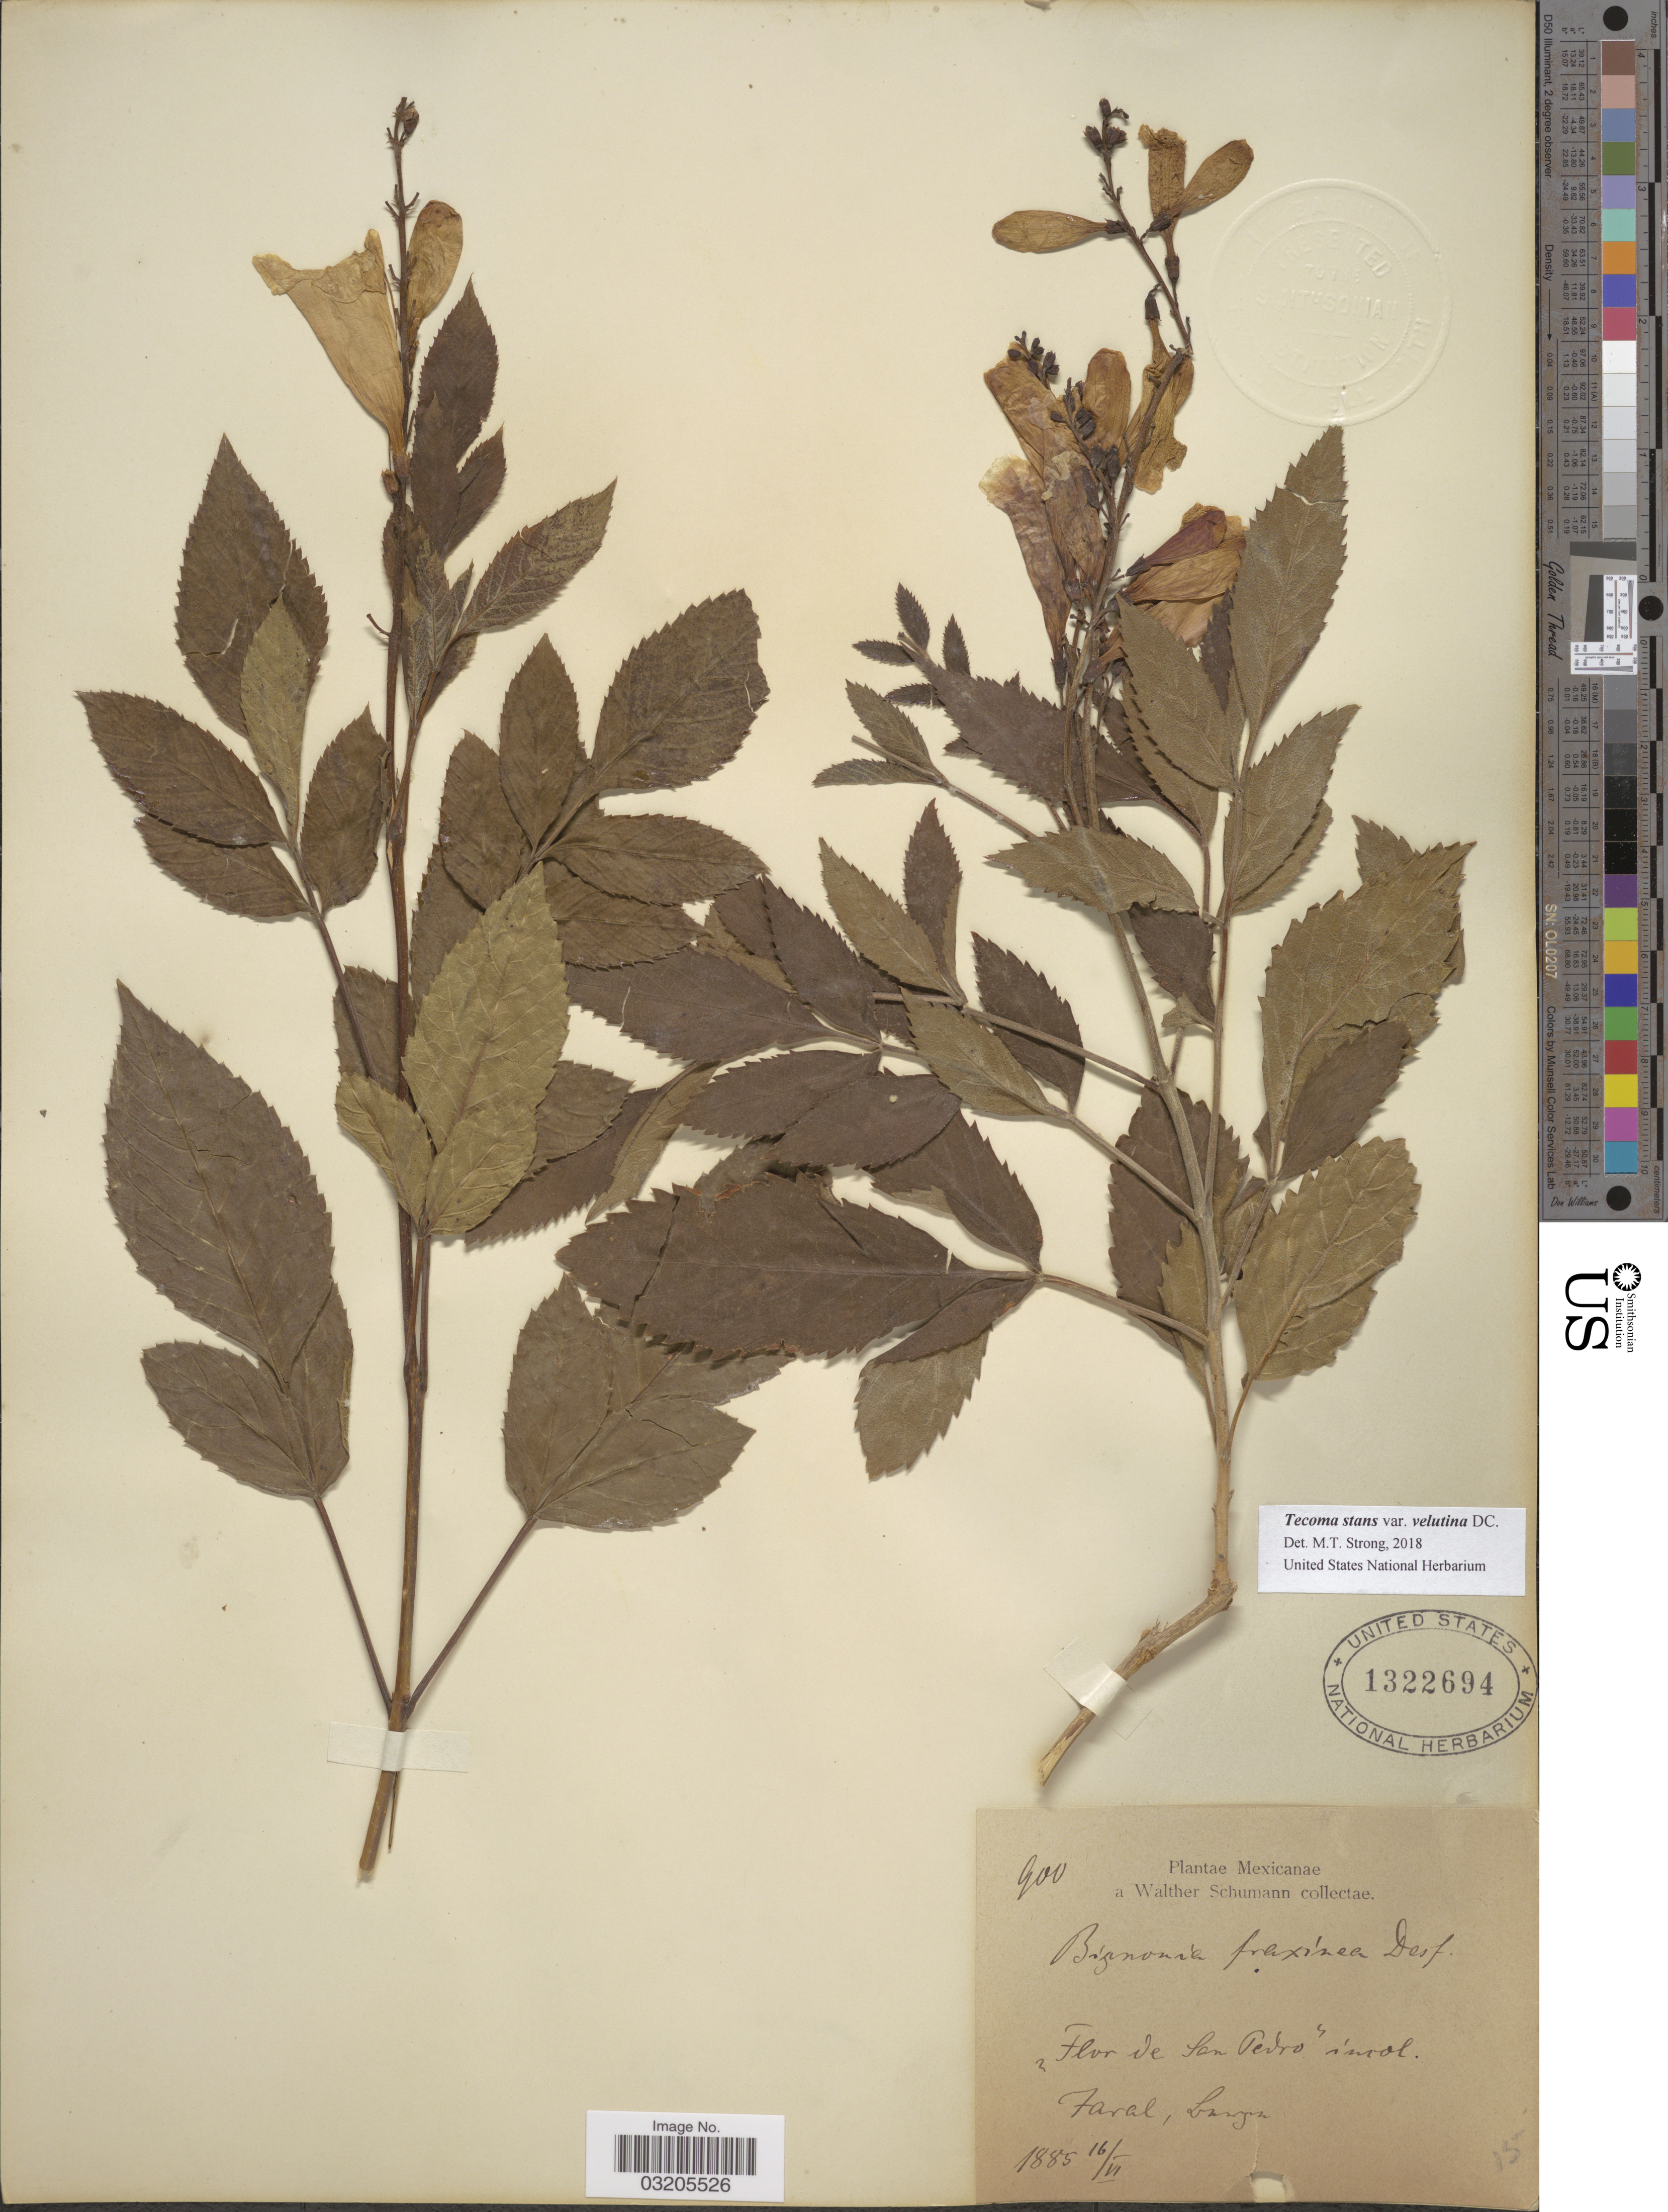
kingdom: Plantae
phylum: Tracheophyta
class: Magnoliopsida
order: Lamiales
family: Bignoniaceae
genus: Tecoma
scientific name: Tecoma stans var. velutina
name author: DC.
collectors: W. Schumann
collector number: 900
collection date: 1885-06-16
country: Mexico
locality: Flor de San Pedro. Faral, Lanzan. [interpreted]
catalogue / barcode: US 1322694